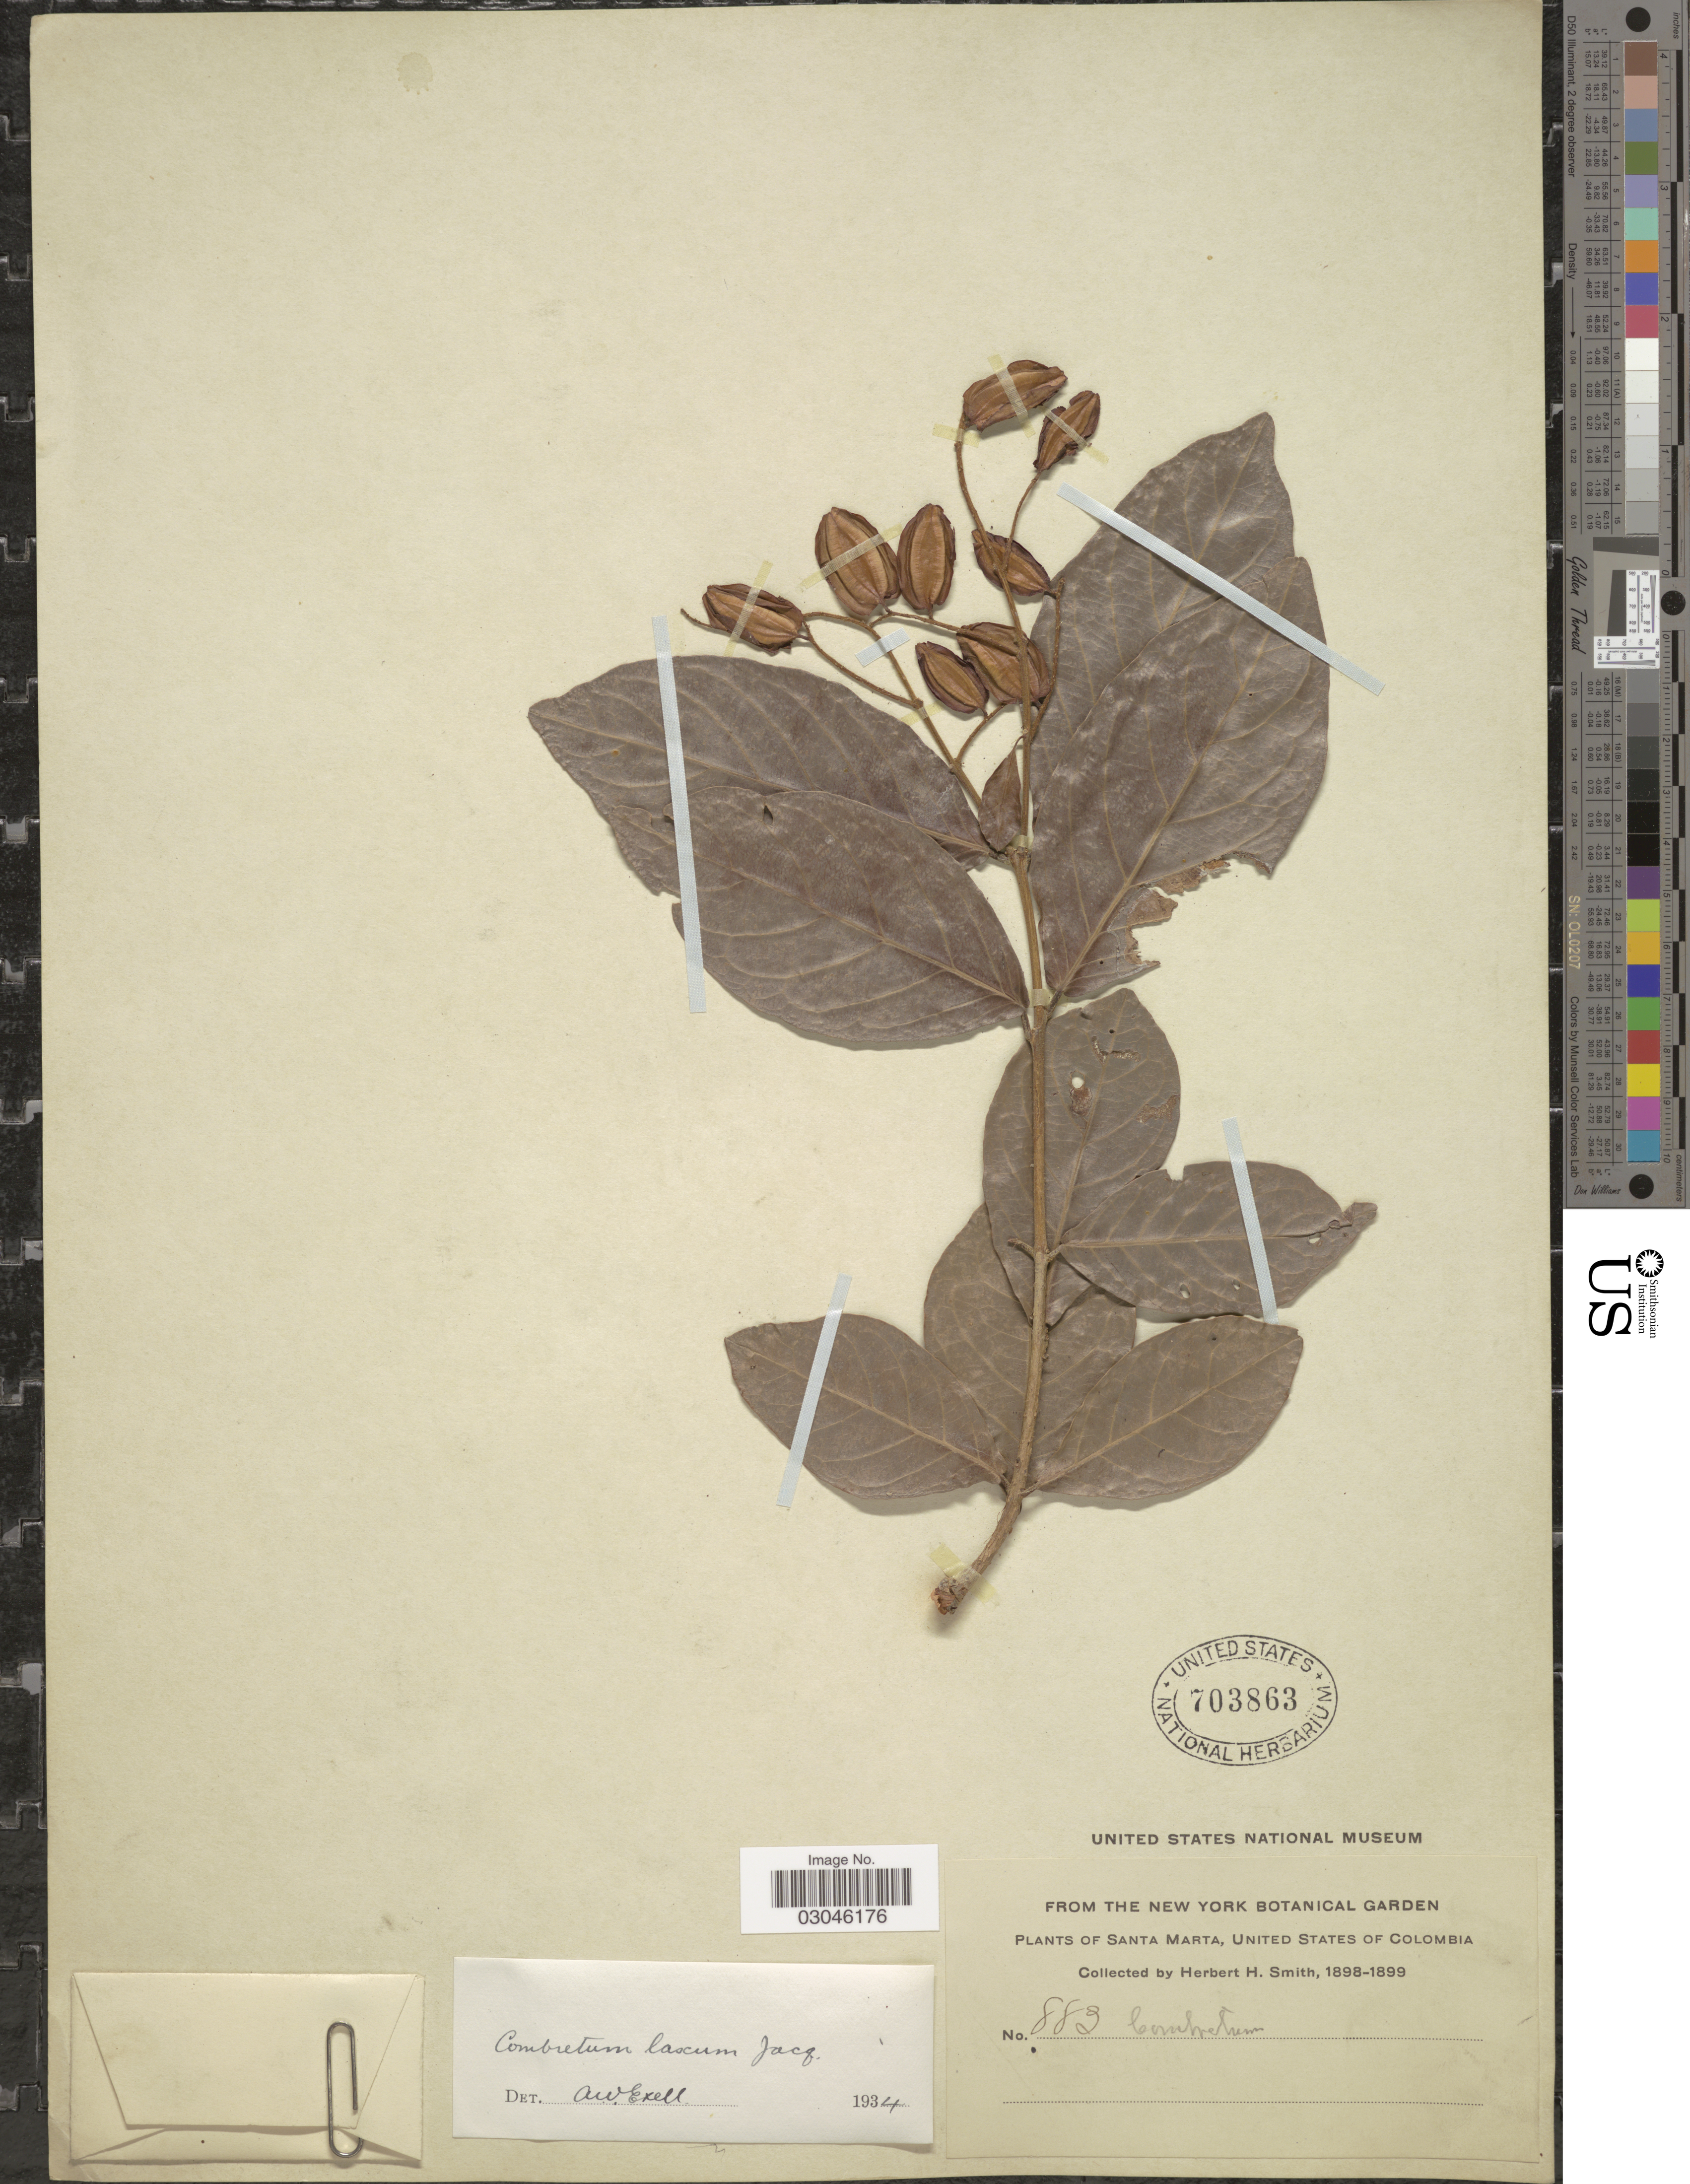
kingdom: Plantae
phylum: Tracheophyta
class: Magnoliopsida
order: Myrtales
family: Combretaceae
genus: Combretum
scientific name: Combretum laxum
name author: Jacq.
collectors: Herbert H. Smith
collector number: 883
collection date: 1898/1899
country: Colombia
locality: Santa Marta, United States of Colombia.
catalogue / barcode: US 703863